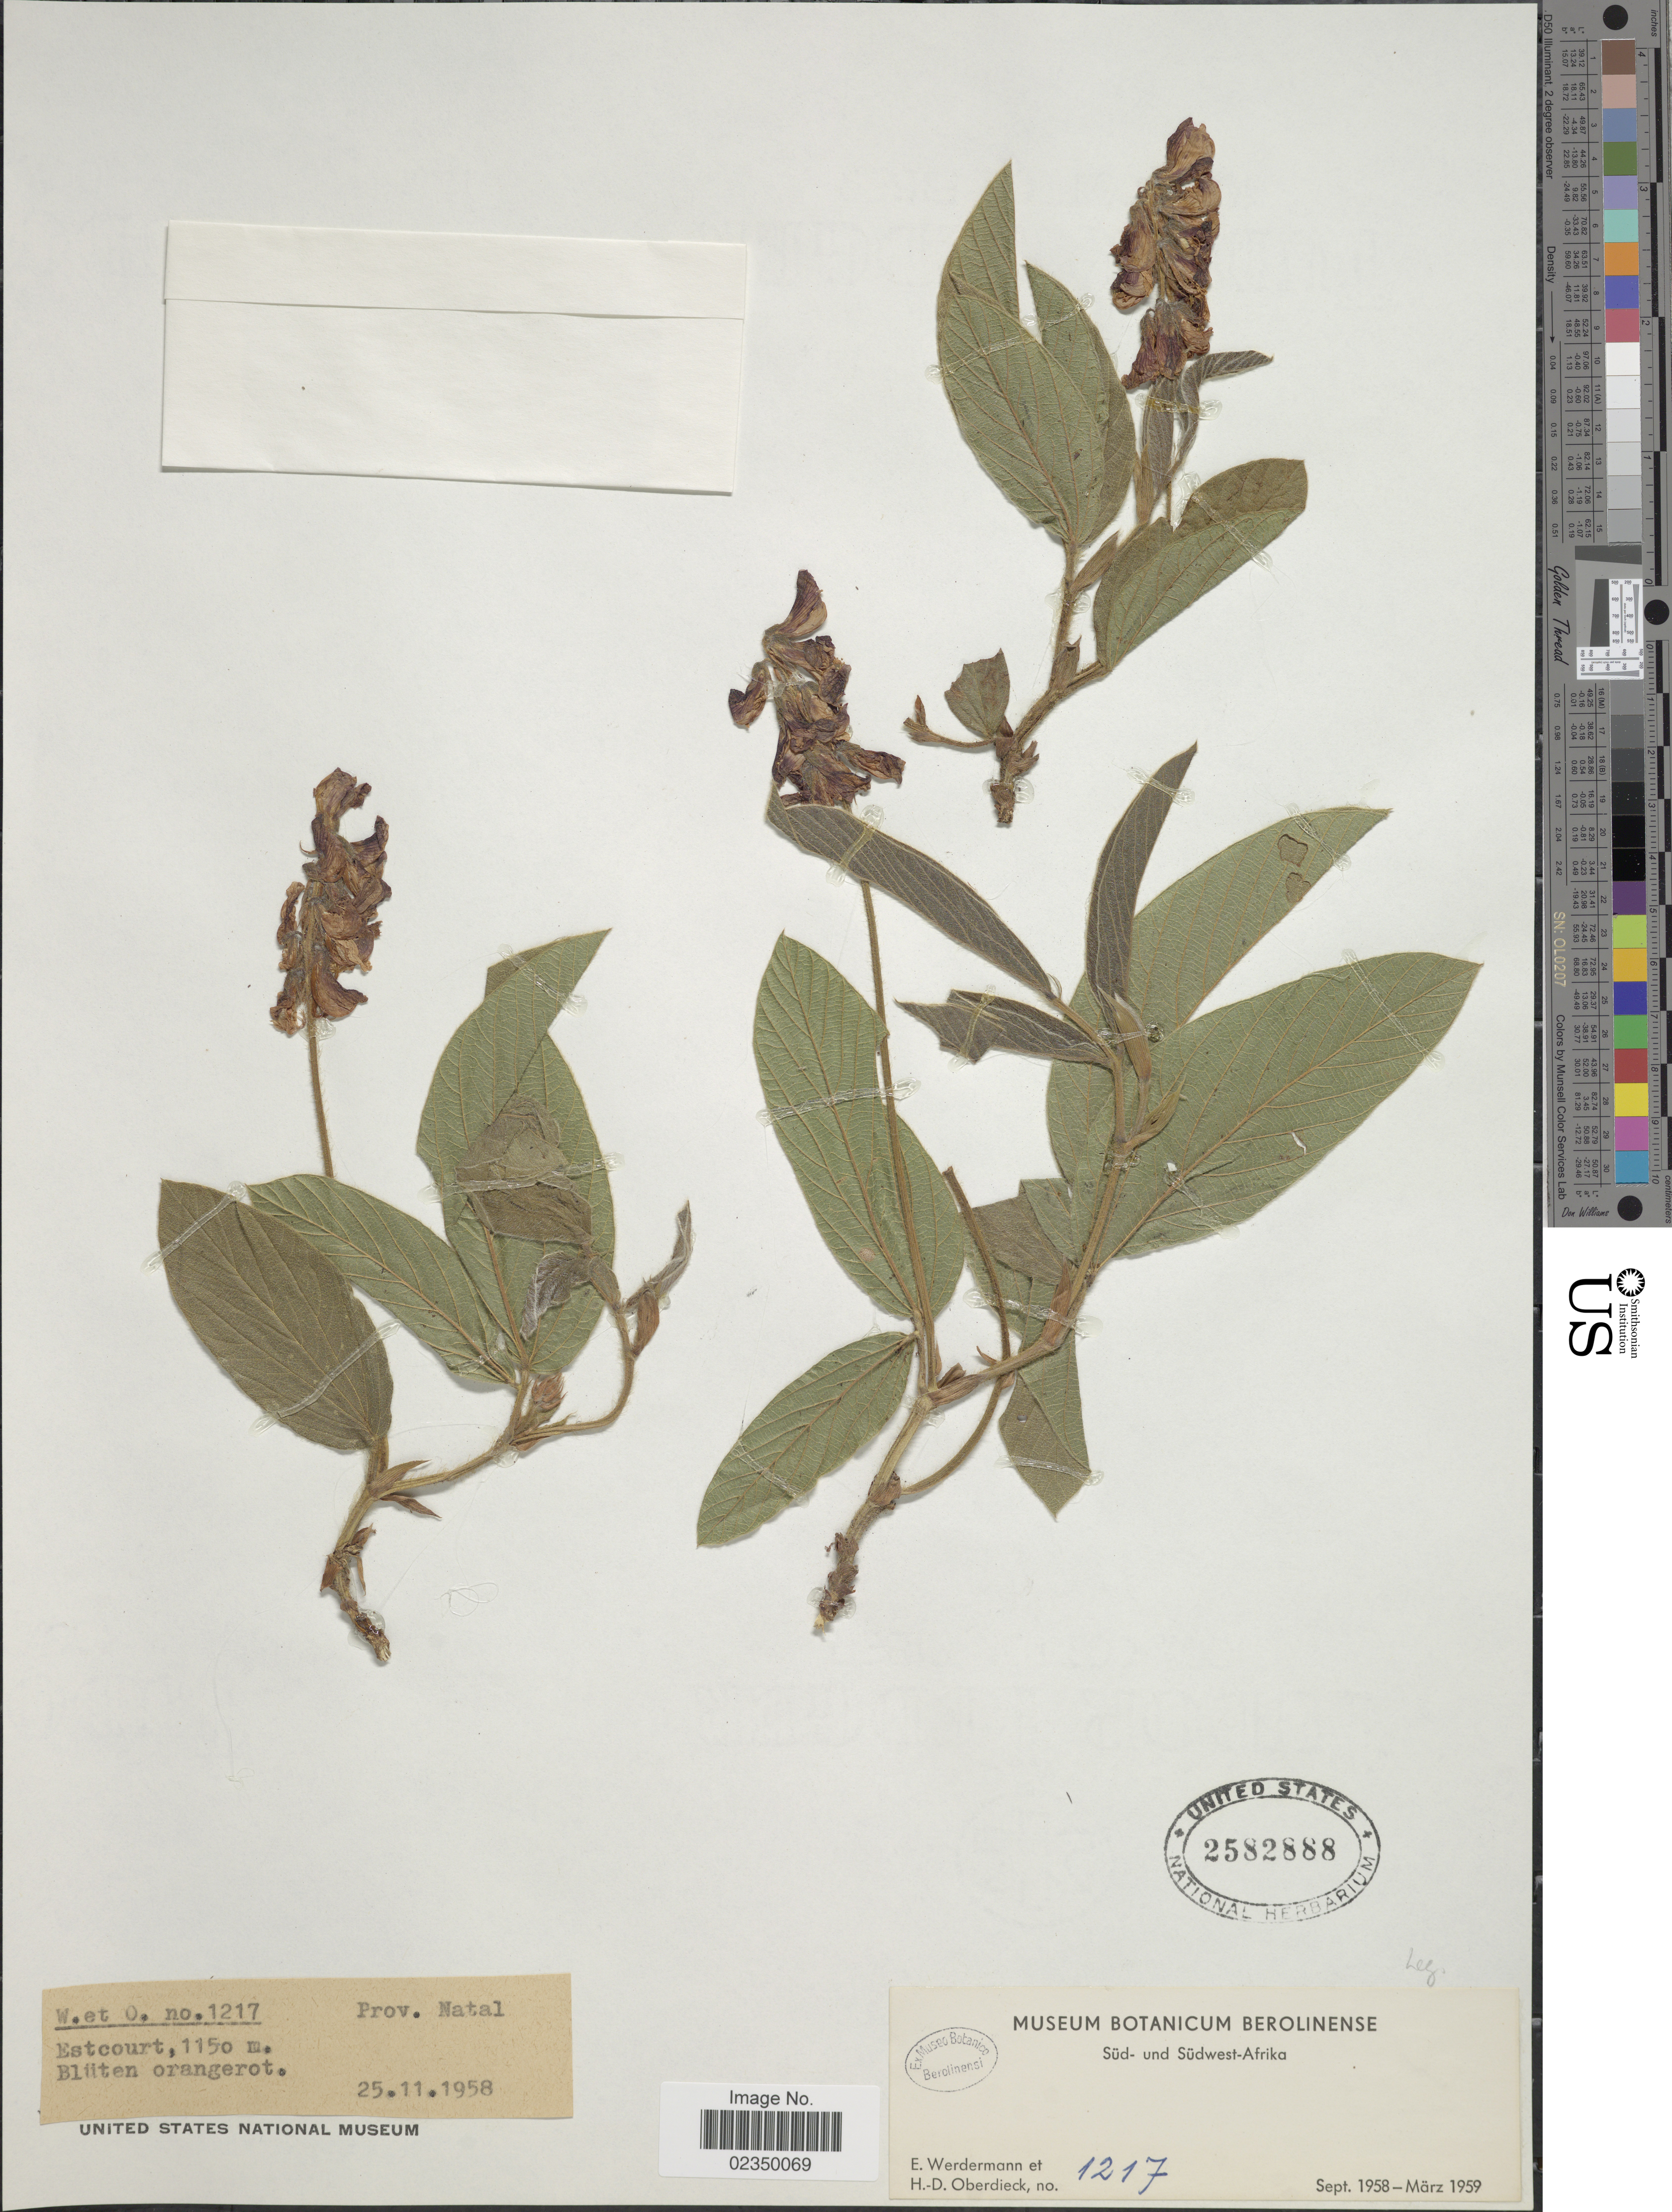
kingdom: Plantae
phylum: Tracheophyta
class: Magnoliopsida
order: Fabales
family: Fabaceae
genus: Eriosema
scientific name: Eriosema sp.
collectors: E. Werdermann & H. Oberdieck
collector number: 1217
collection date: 1958-11-25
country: South Africa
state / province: KwaZulu-Natal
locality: Sud-Sudwest - Africa, Prov. Natal. Estcourt.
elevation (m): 1150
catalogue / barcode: US 2582888